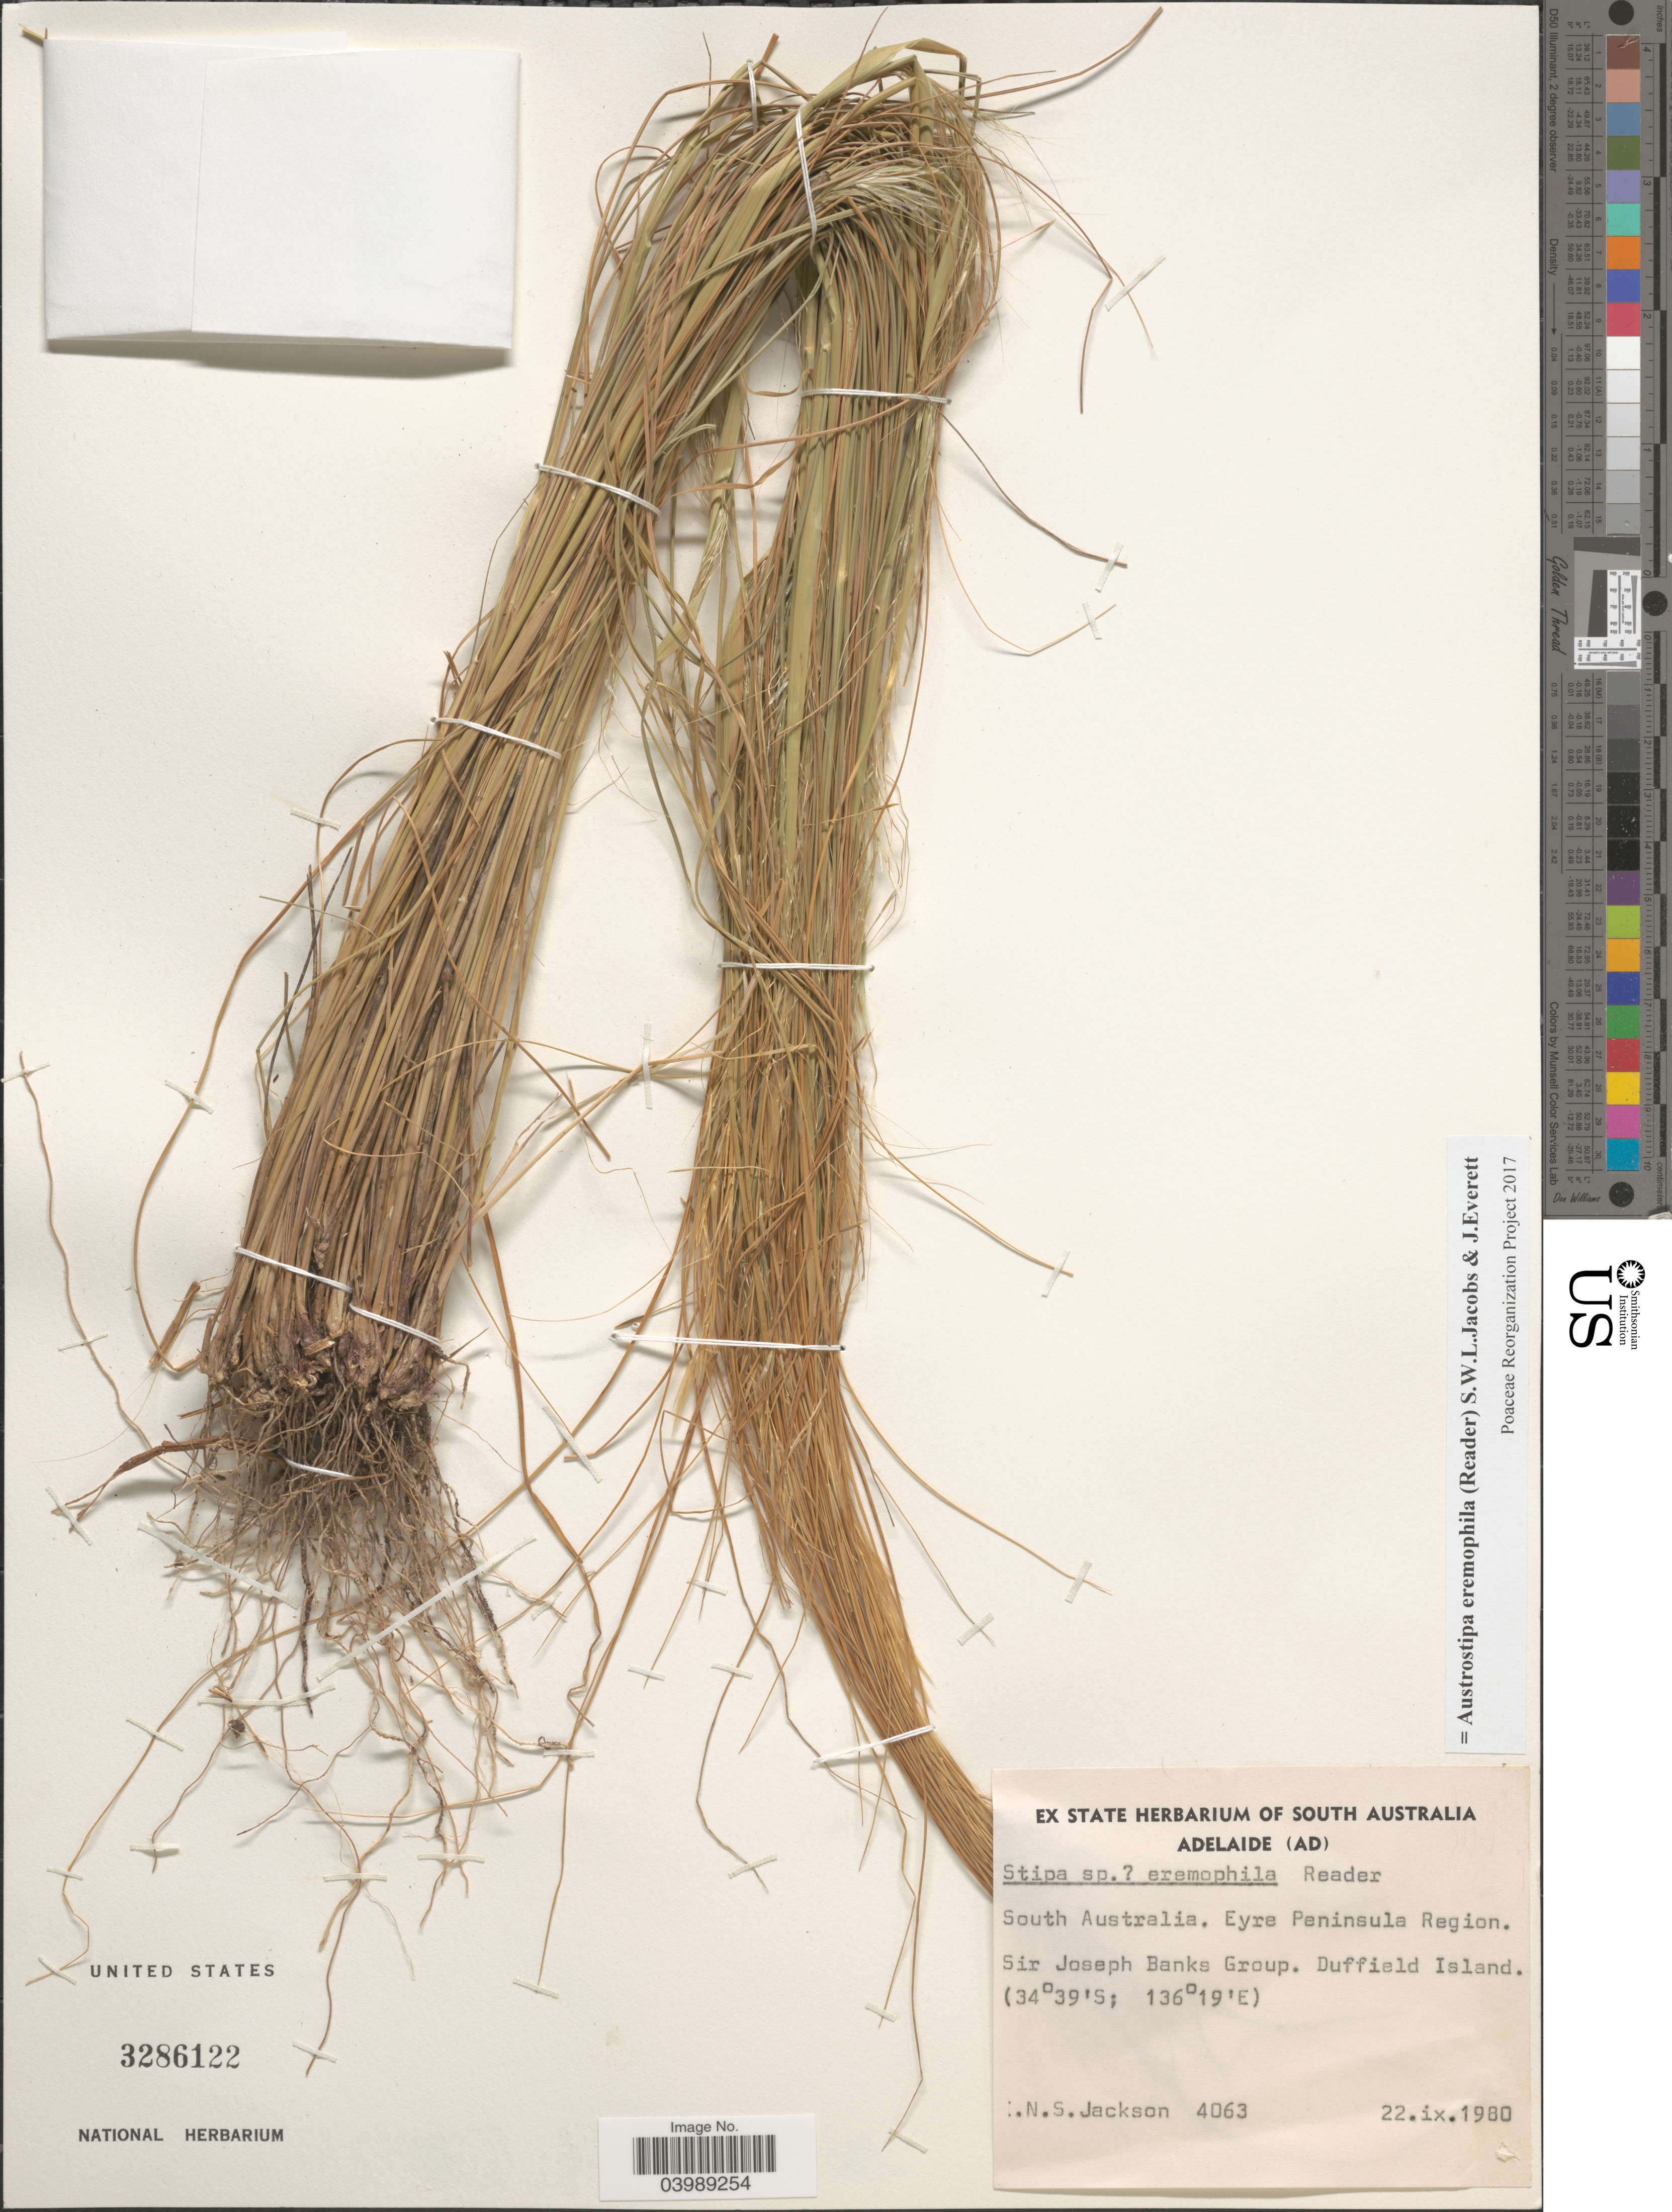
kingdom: Plantae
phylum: Tracheophyta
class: Liliopsida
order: Poales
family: Poaceae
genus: Austrostipa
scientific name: Austrostipa eremophila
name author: (Reader) S.W.L. Jacobs & J. Everett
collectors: N. Jackson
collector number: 4063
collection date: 1980-09-22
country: Australia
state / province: South Australia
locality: Eyre Peninsula Region. Sir Joseph Banks Group. Duffield Island.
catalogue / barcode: US 3286122